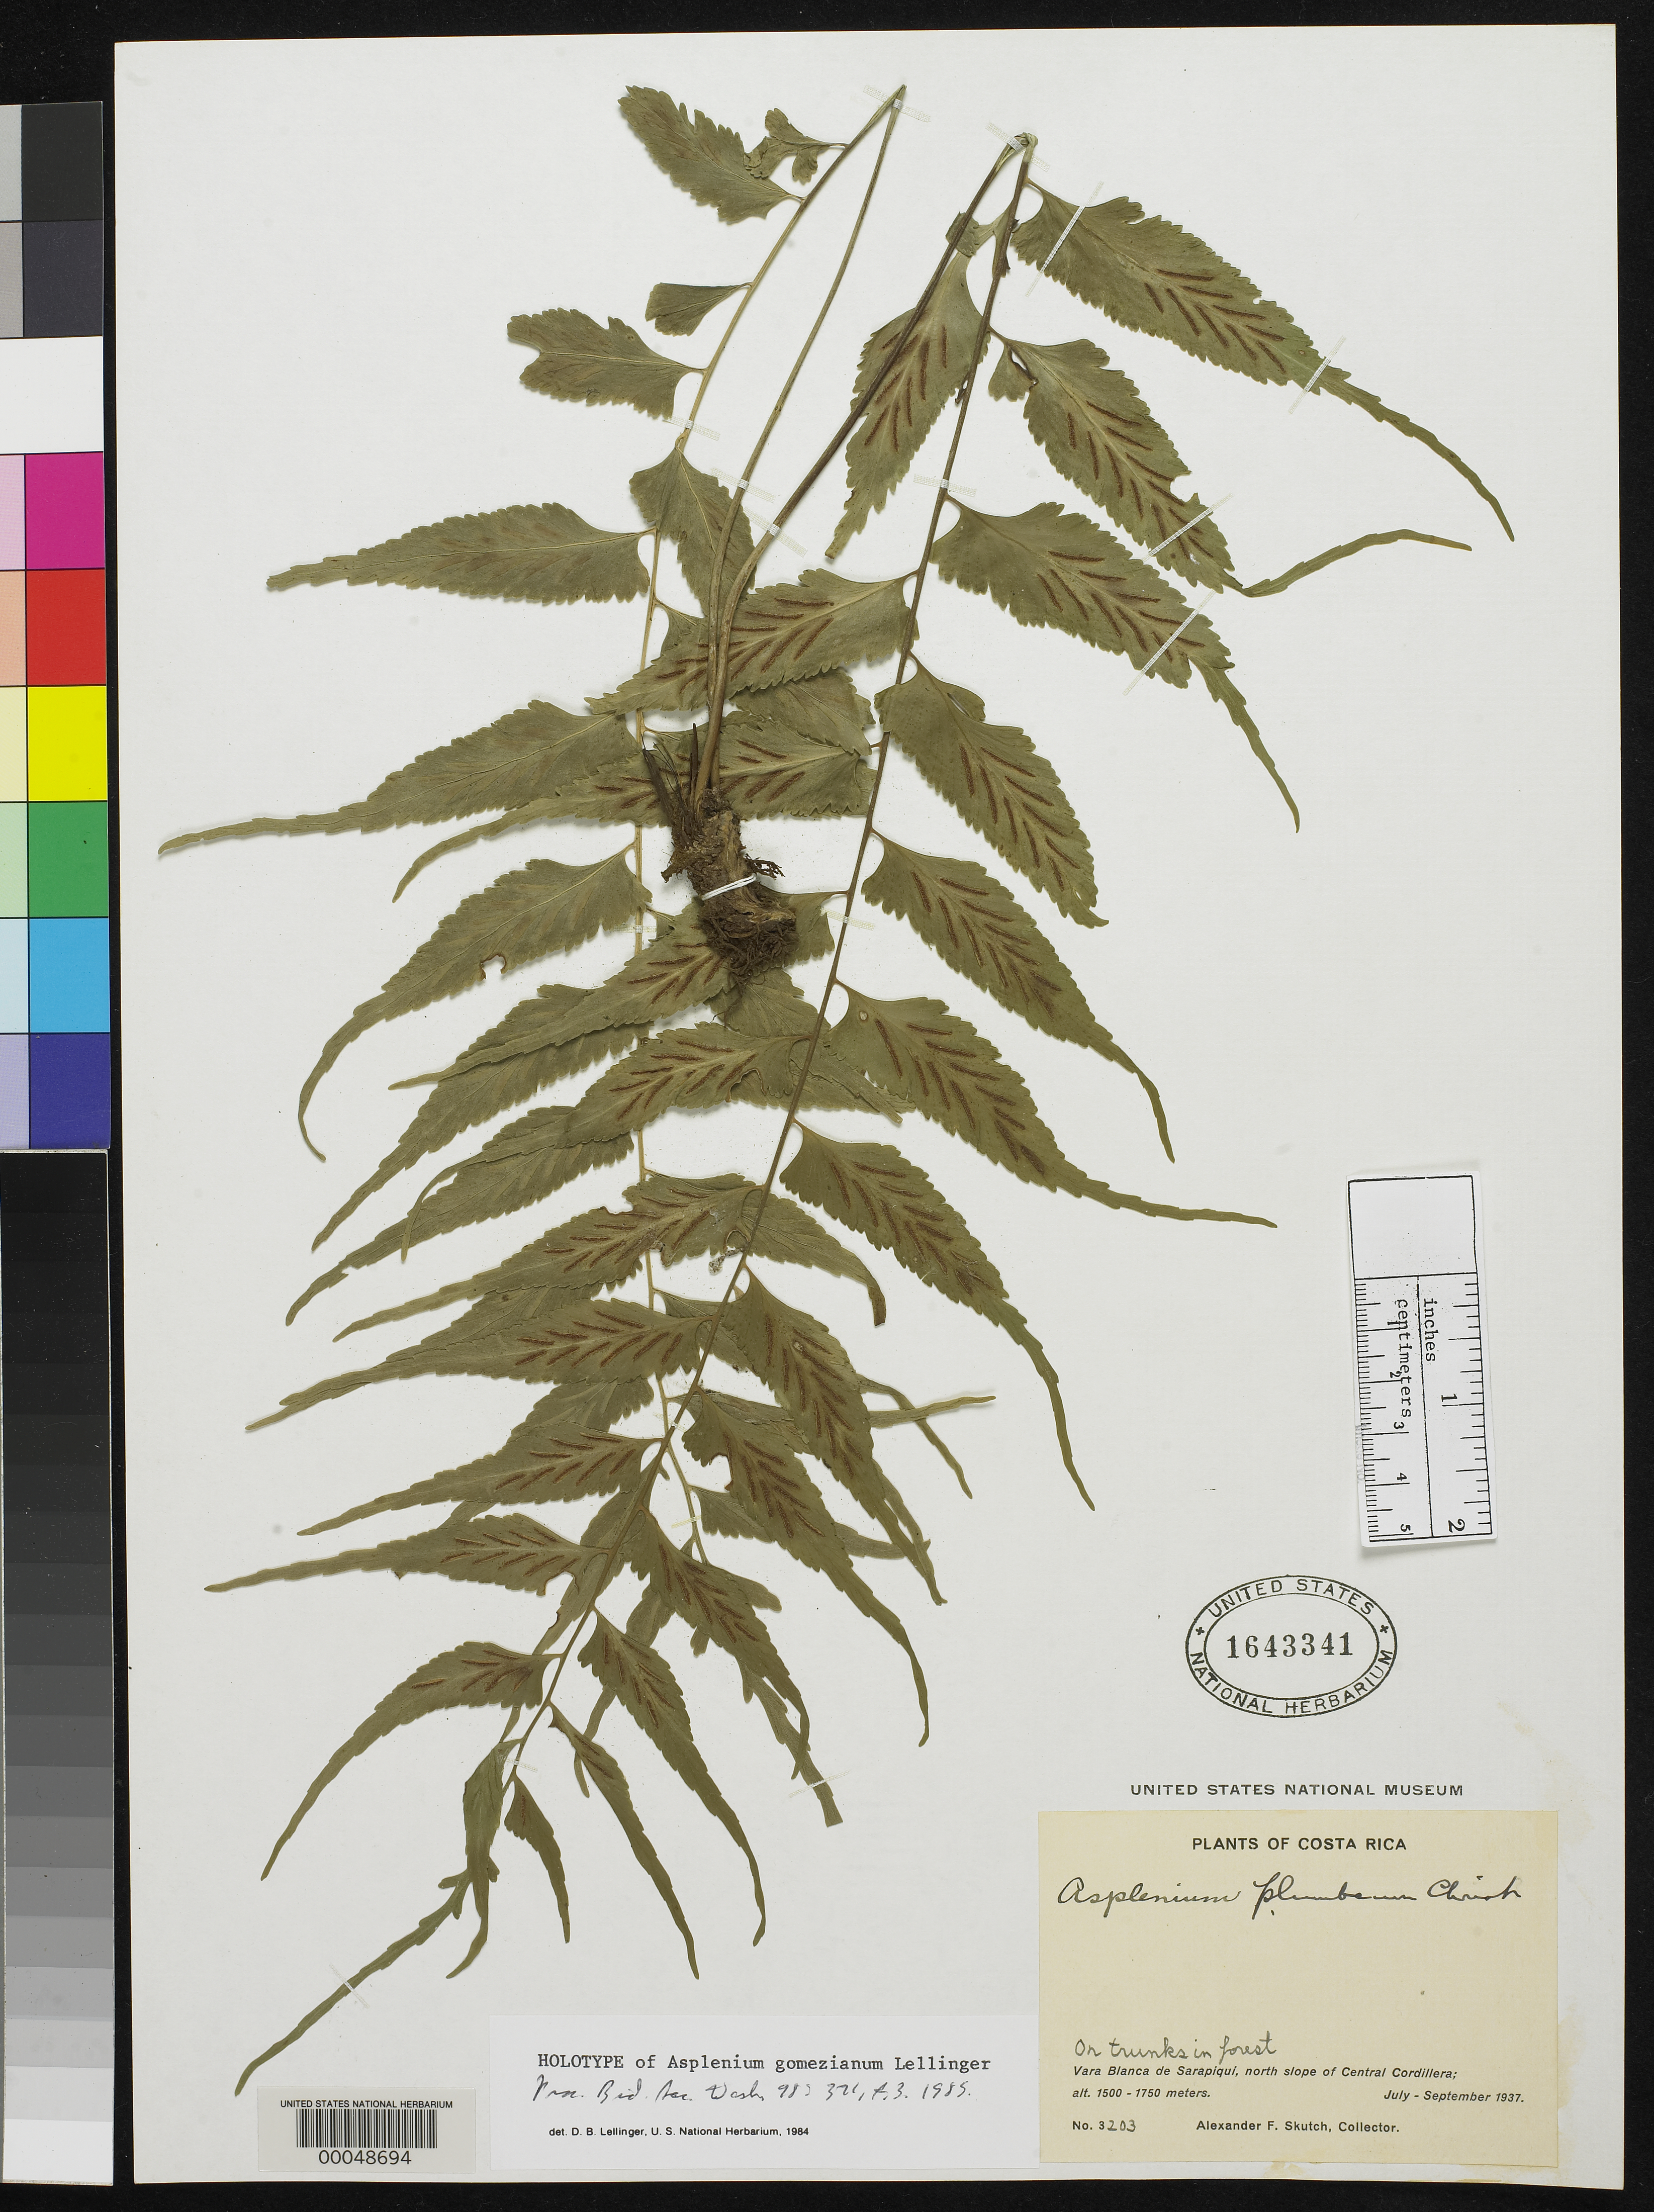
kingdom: Plantae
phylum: Tracheophyta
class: Polypodiopsida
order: Polypodiales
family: Aspleniaceae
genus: Asplenium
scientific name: Asplenium gomezianum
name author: Lellinger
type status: Holotype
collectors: A. F. Skutch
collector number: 3203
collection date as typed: Jul 1937 to -- Sep 1937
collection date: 1937-07/1937-09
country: Costa Rica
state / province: Heredia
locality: Vara Blanca de Sarapique, N slope of central cordillera.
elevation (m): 1500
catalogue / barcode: US 1643341